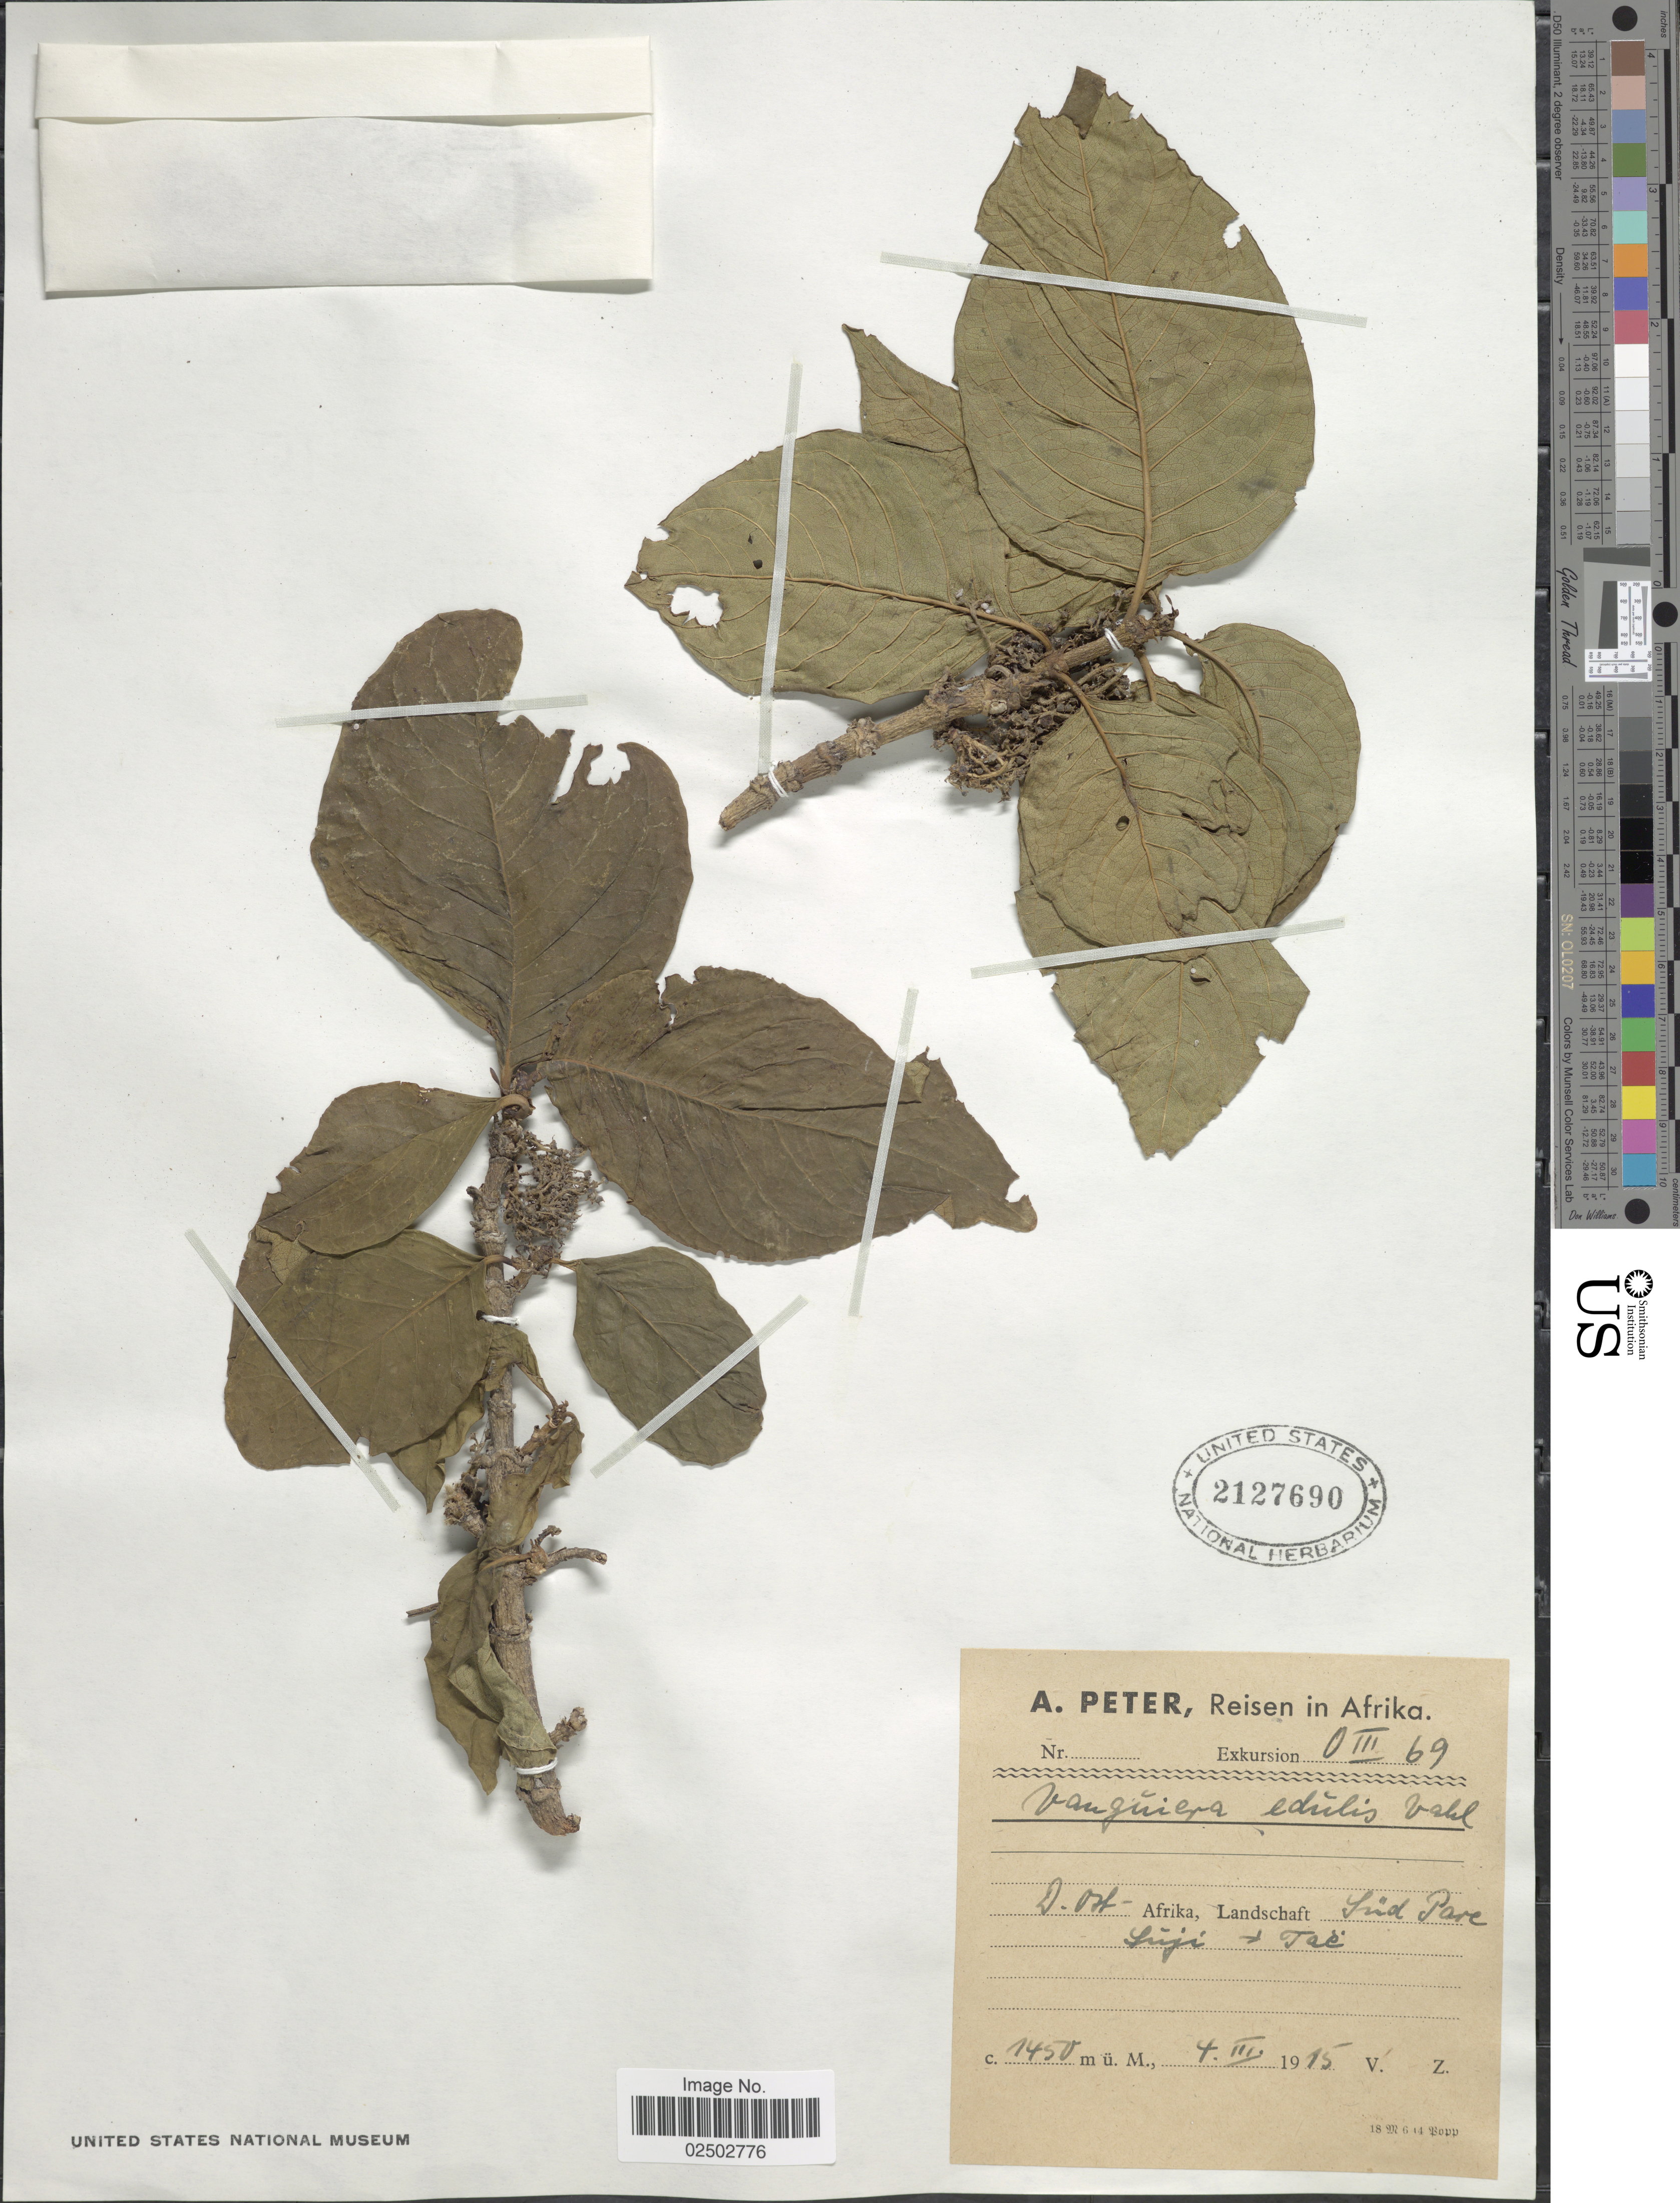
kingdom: Plantae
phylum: Tracheophyta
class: Magnoliopsida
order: Gentianales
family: Rubiaceae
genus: Vangueria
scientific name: Vangueria madagascariensis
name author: J.F. Gmel.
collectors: A. Peter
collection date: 1915-03-04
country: Tanzania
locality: D. Ost- Afrika, Landschaft Süd Pare. Suji [to] Tae.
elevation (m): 1450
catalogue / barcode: US 2127690